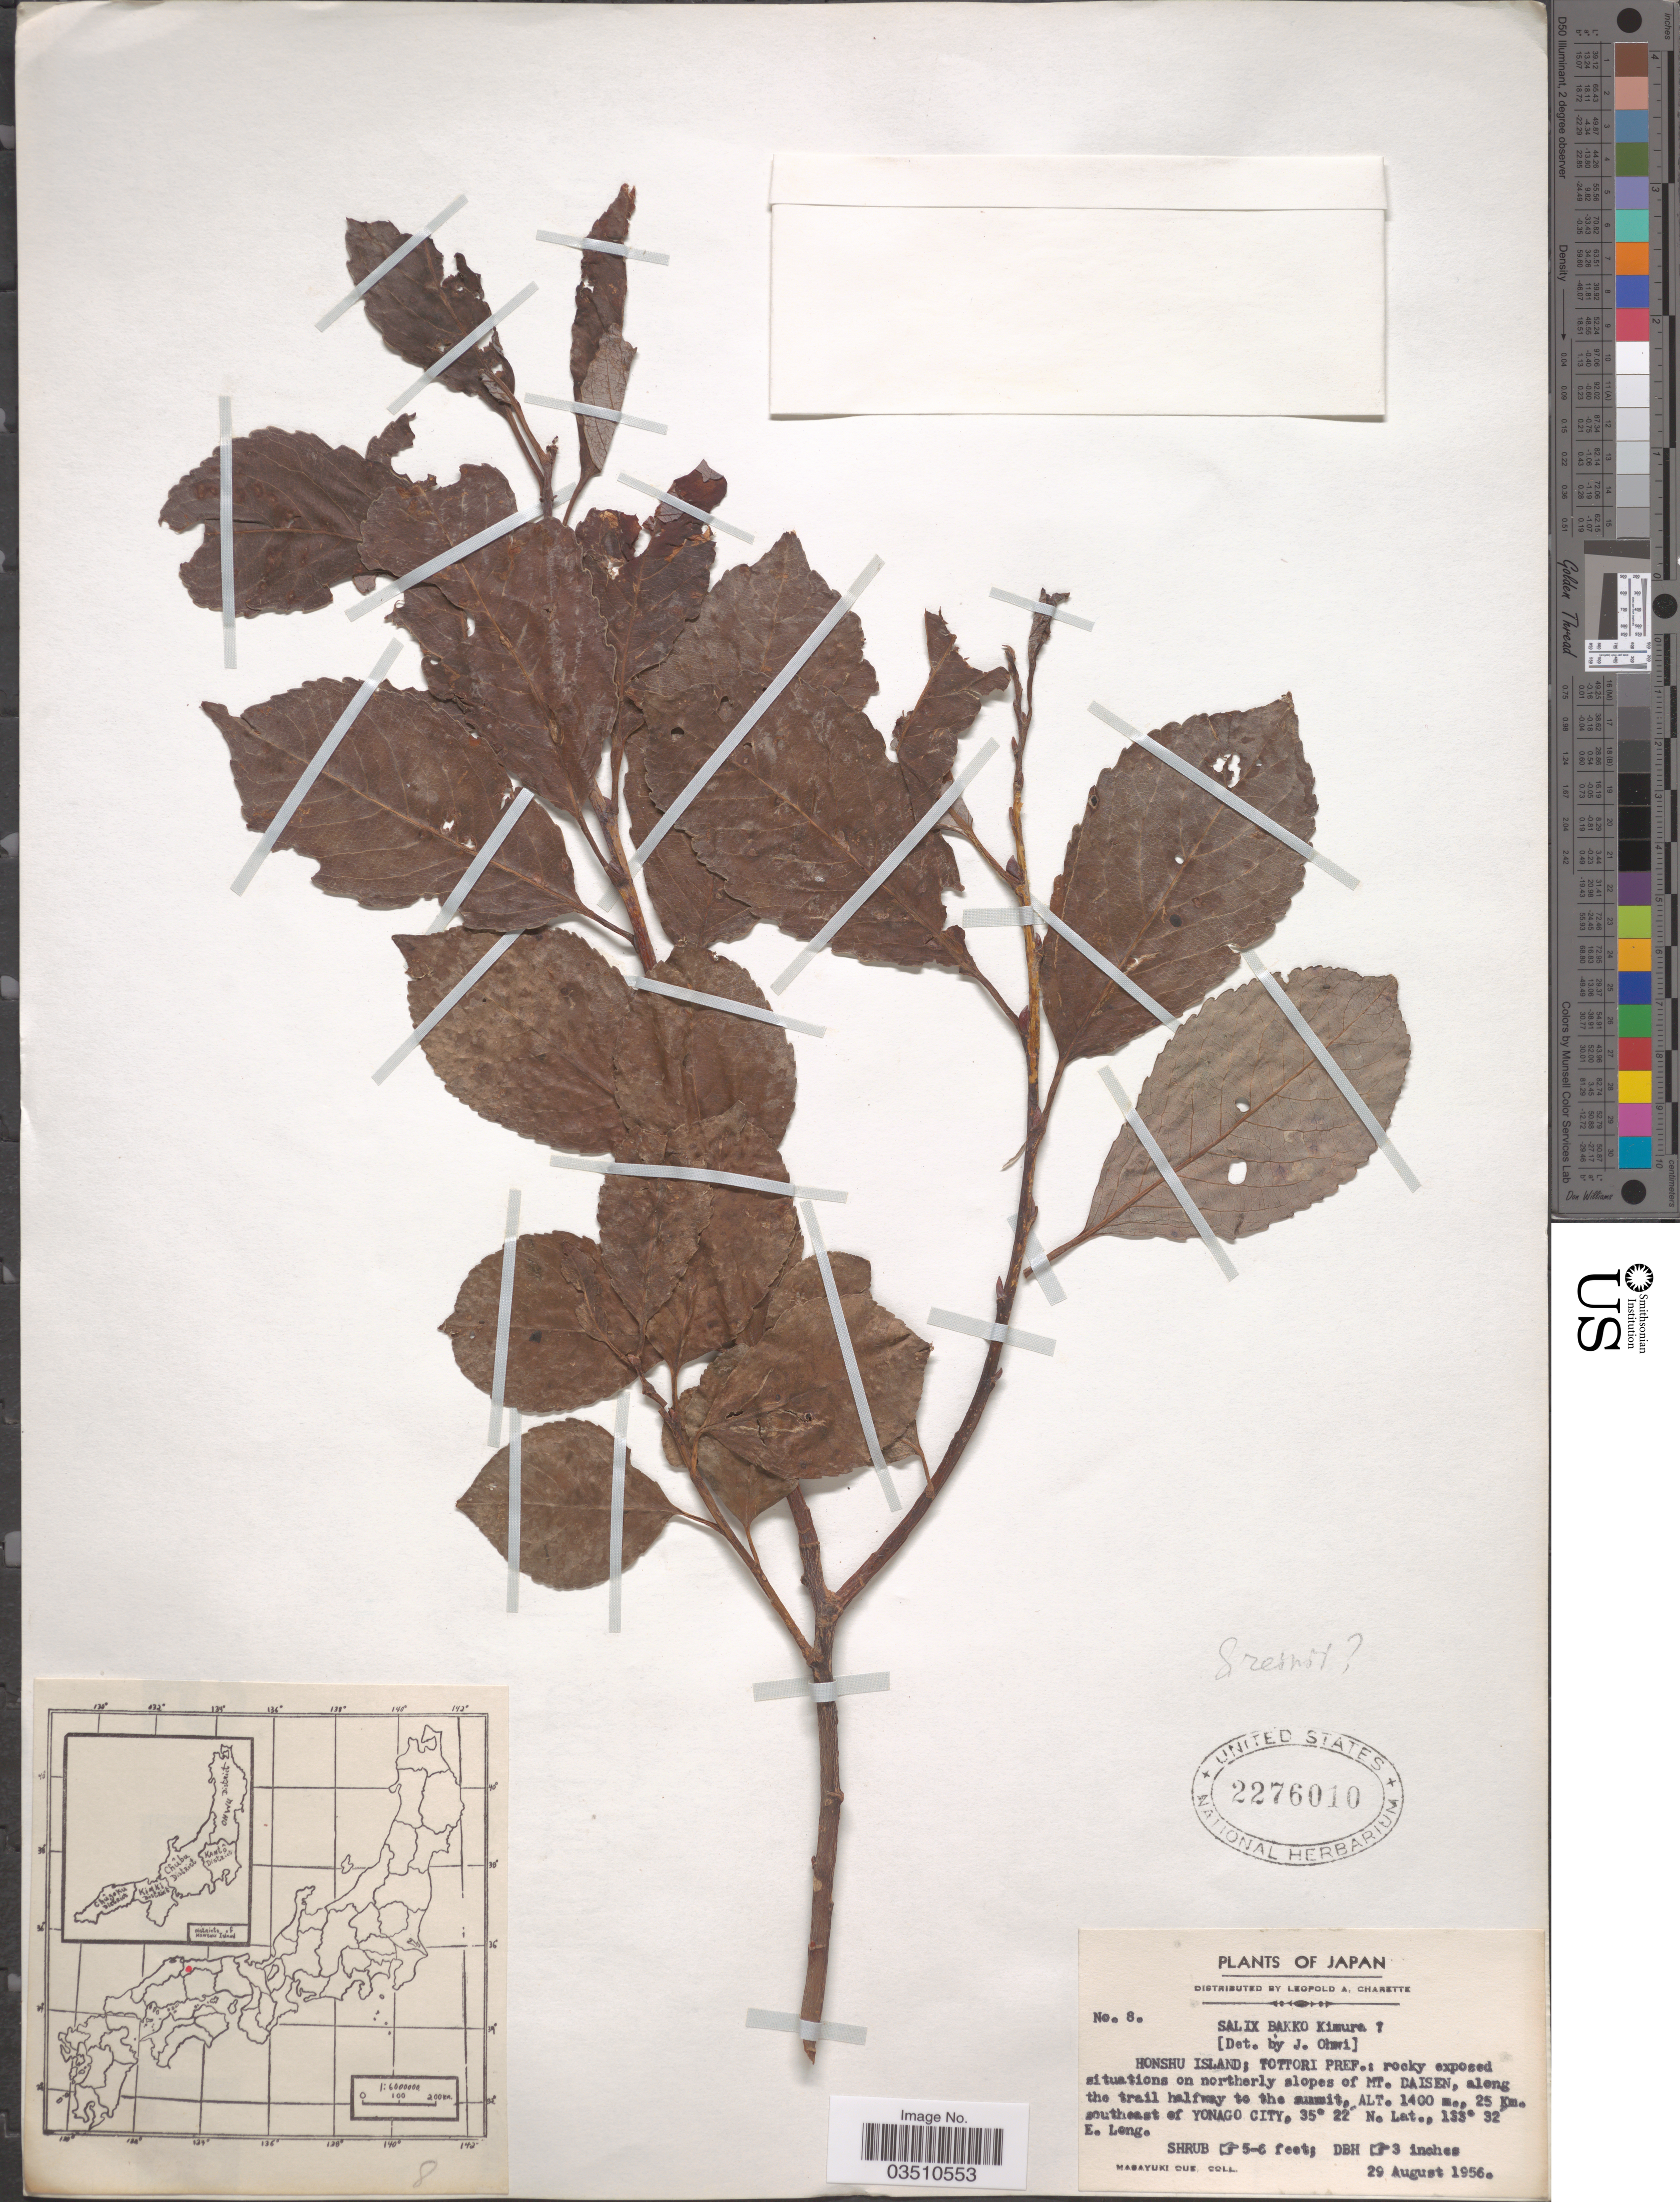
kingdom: Plantae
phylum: Tracheophyta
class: Magnoliopsida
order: Malpighiales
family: Salicaceae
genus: Salix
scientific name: Salix bakko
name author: Kimura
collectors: M. Oue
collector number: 8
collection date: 1956-08-29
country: Japan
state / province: Tottori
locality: Honshu Island; Tottori Pref.: rocky exposed situations on northerly slopes of Mt. Daisen, along the trail halfway to the summit, 25 Km. southeast of Yonago City.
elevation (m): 1400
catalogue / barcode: US 2276010